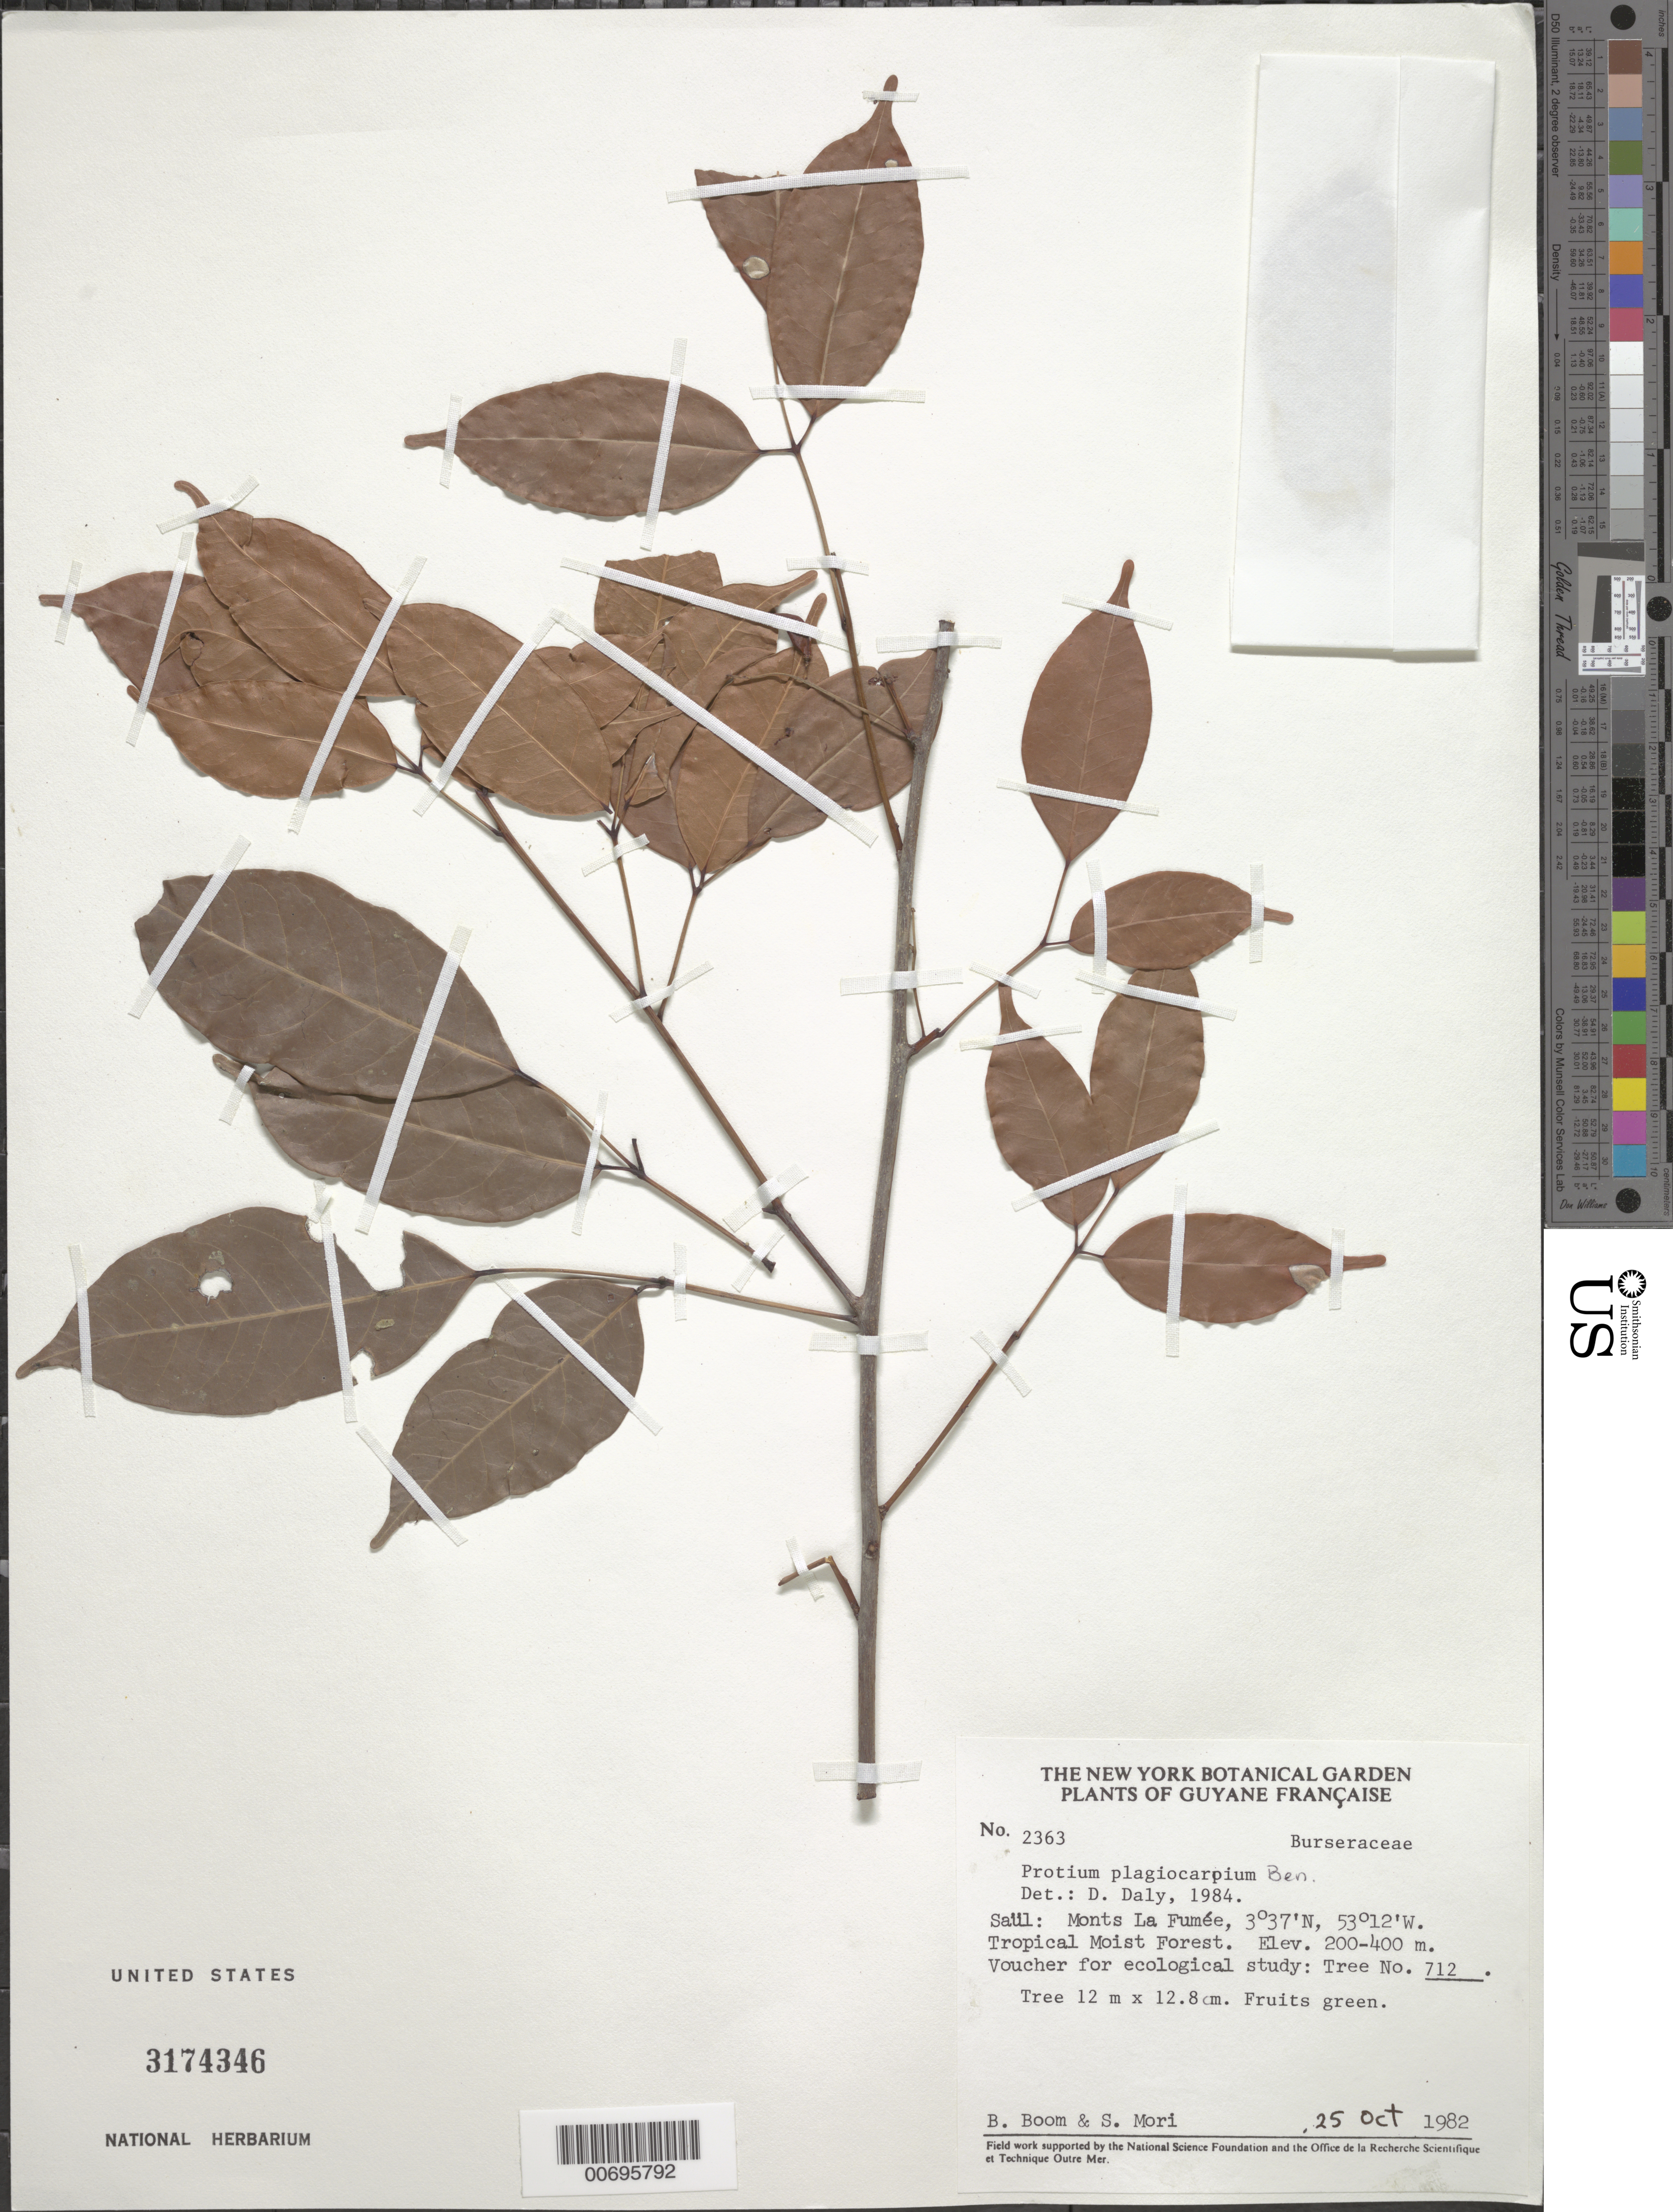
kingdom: Plantae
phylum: Tracheophyta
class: Magnoliopsida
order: Sapindales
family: Burseraceae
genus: Protium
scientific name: Protium plagiocarpium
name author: Benoist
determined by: Daly, D. C.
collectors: B. M. Boom & S. Mori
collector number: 2363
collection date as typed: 25-Oct-82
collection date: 1982-10-25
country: French Guiana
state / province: Saint-Laurent-du-Maroni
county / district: Saül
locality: Monts La Fumée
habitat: Tropical moist forest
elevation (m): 200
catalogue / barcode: US 3174346